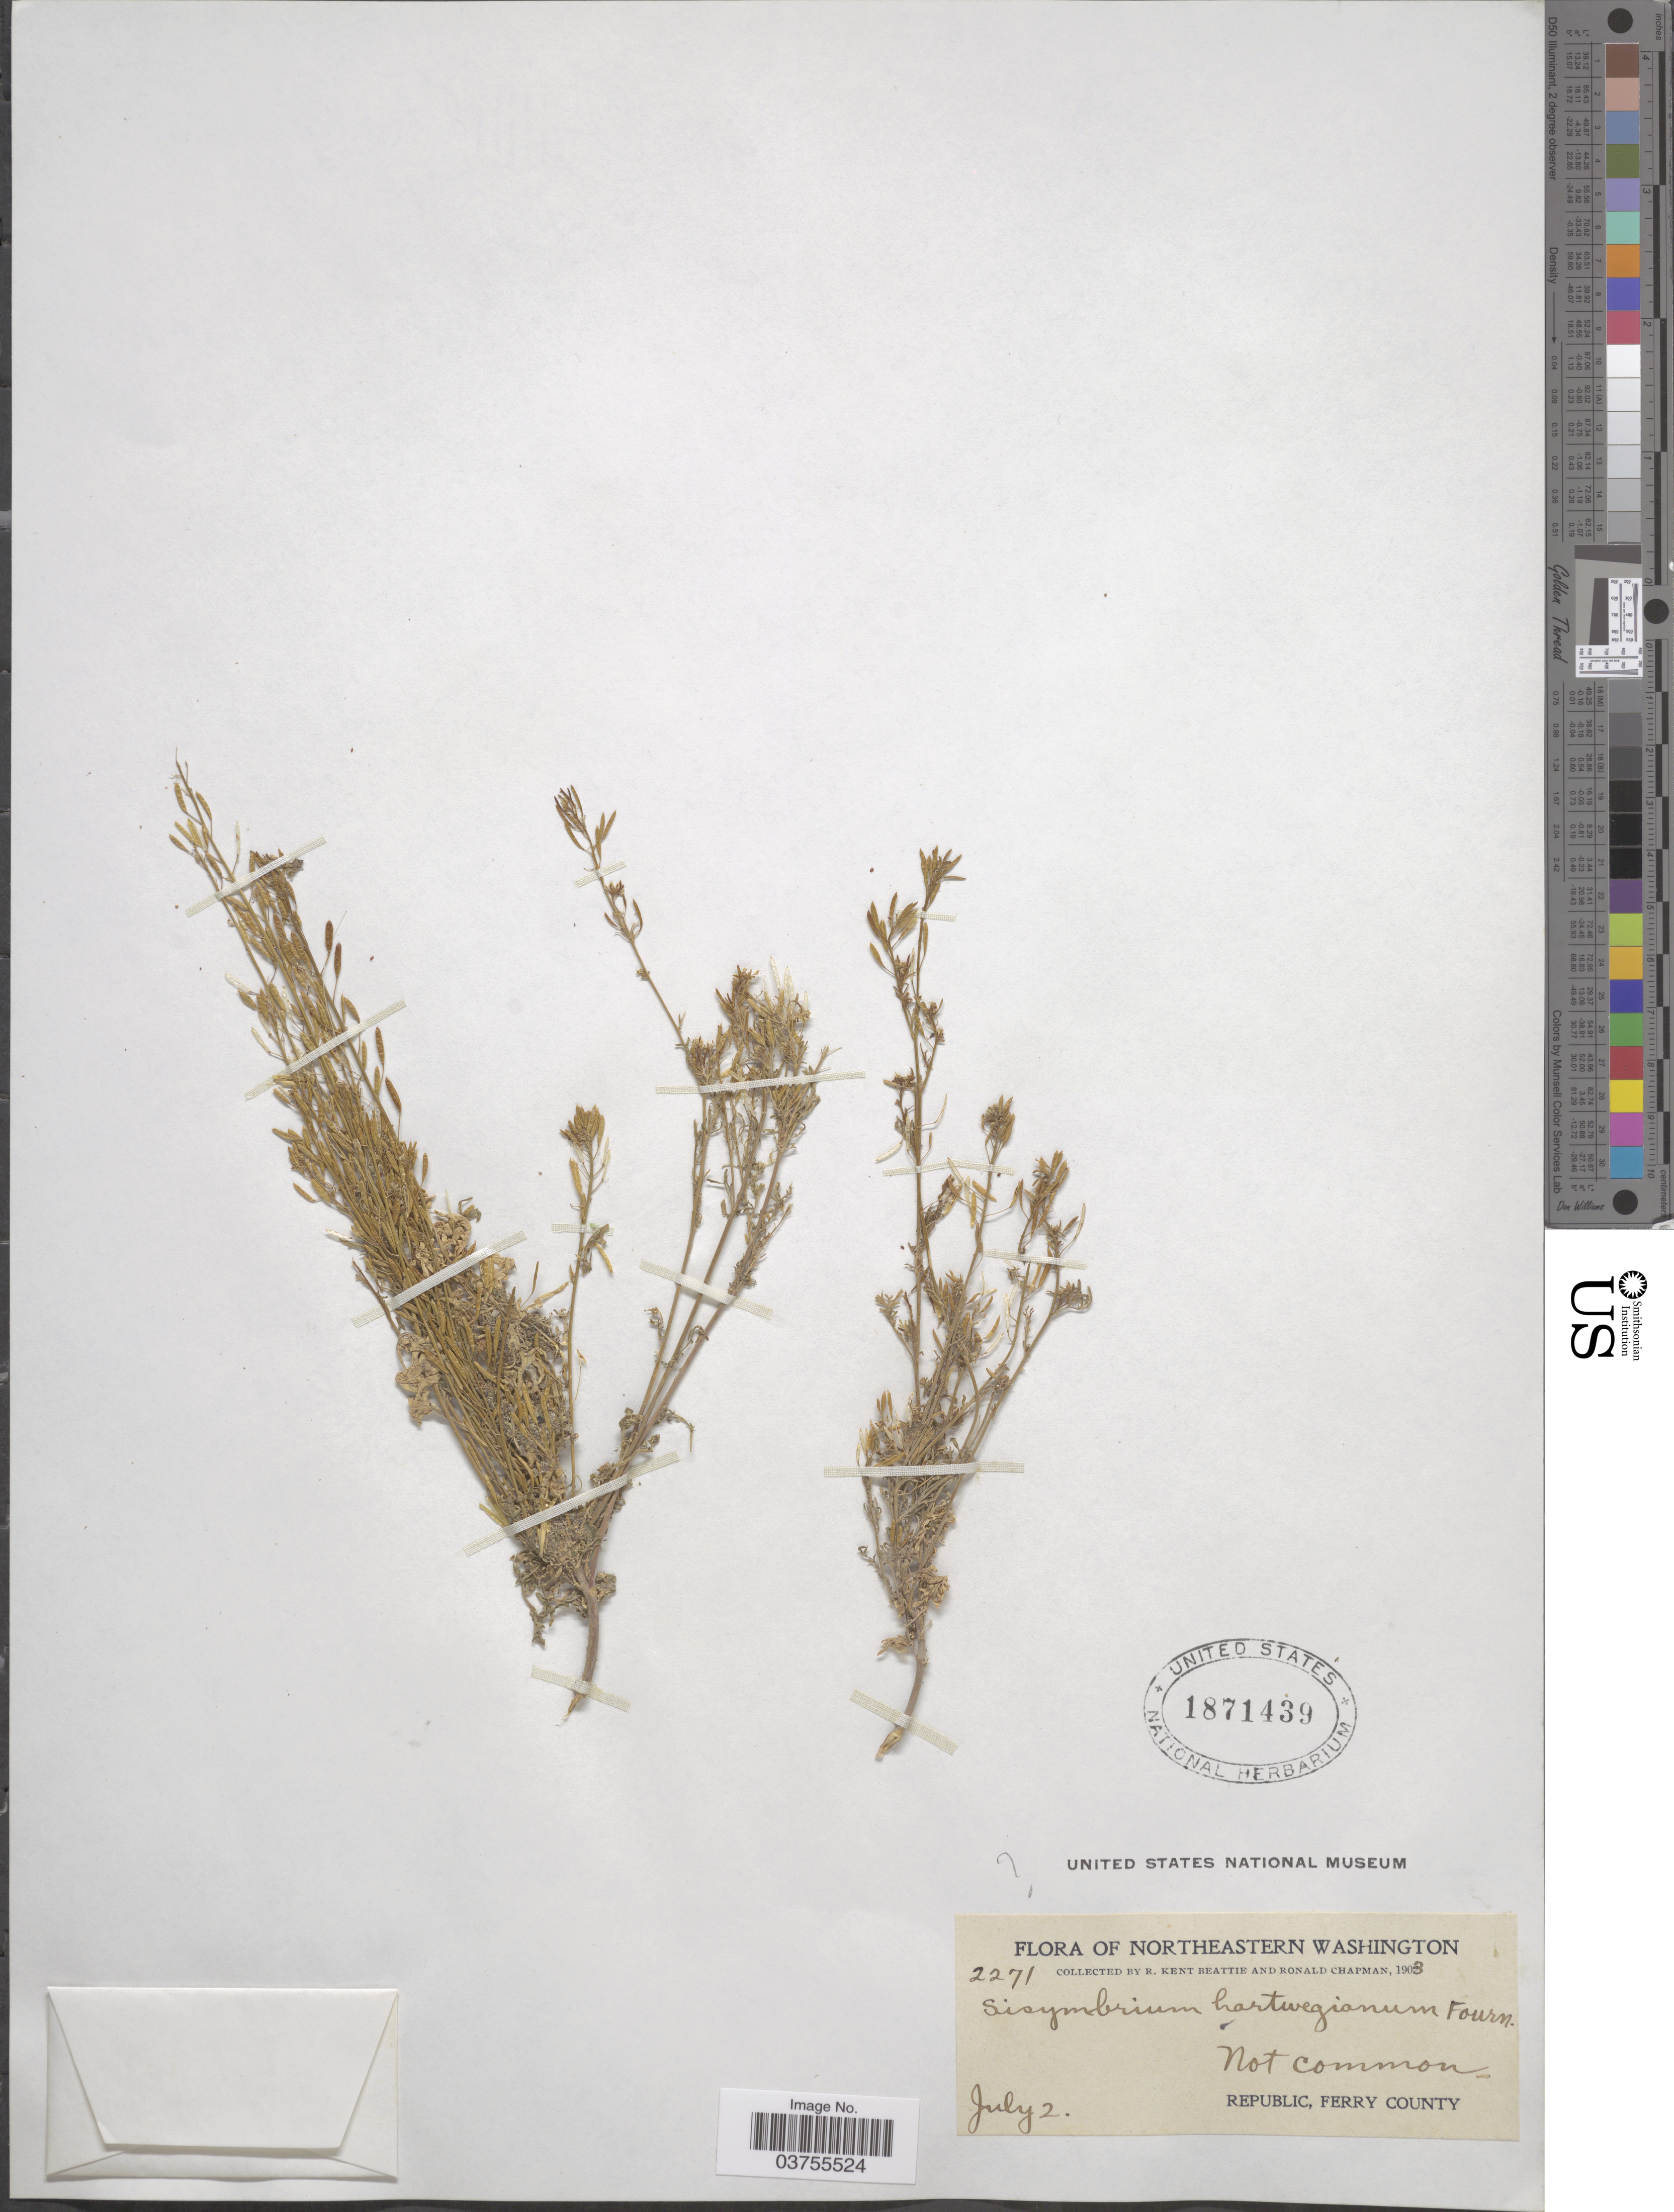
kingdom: Plantae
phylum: Tracheophyta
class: Magnoliopsida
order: Brassicales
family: Brassicaceae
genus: Descurainia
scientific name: Descurainia sp.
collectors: R. K. Beattie & R. Chapman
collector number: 2271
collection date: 1903-07-02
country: United States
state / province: Washington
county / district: Ferry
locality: Northeastern Washington. Republic, Ferry County.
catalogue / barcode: US 1871439